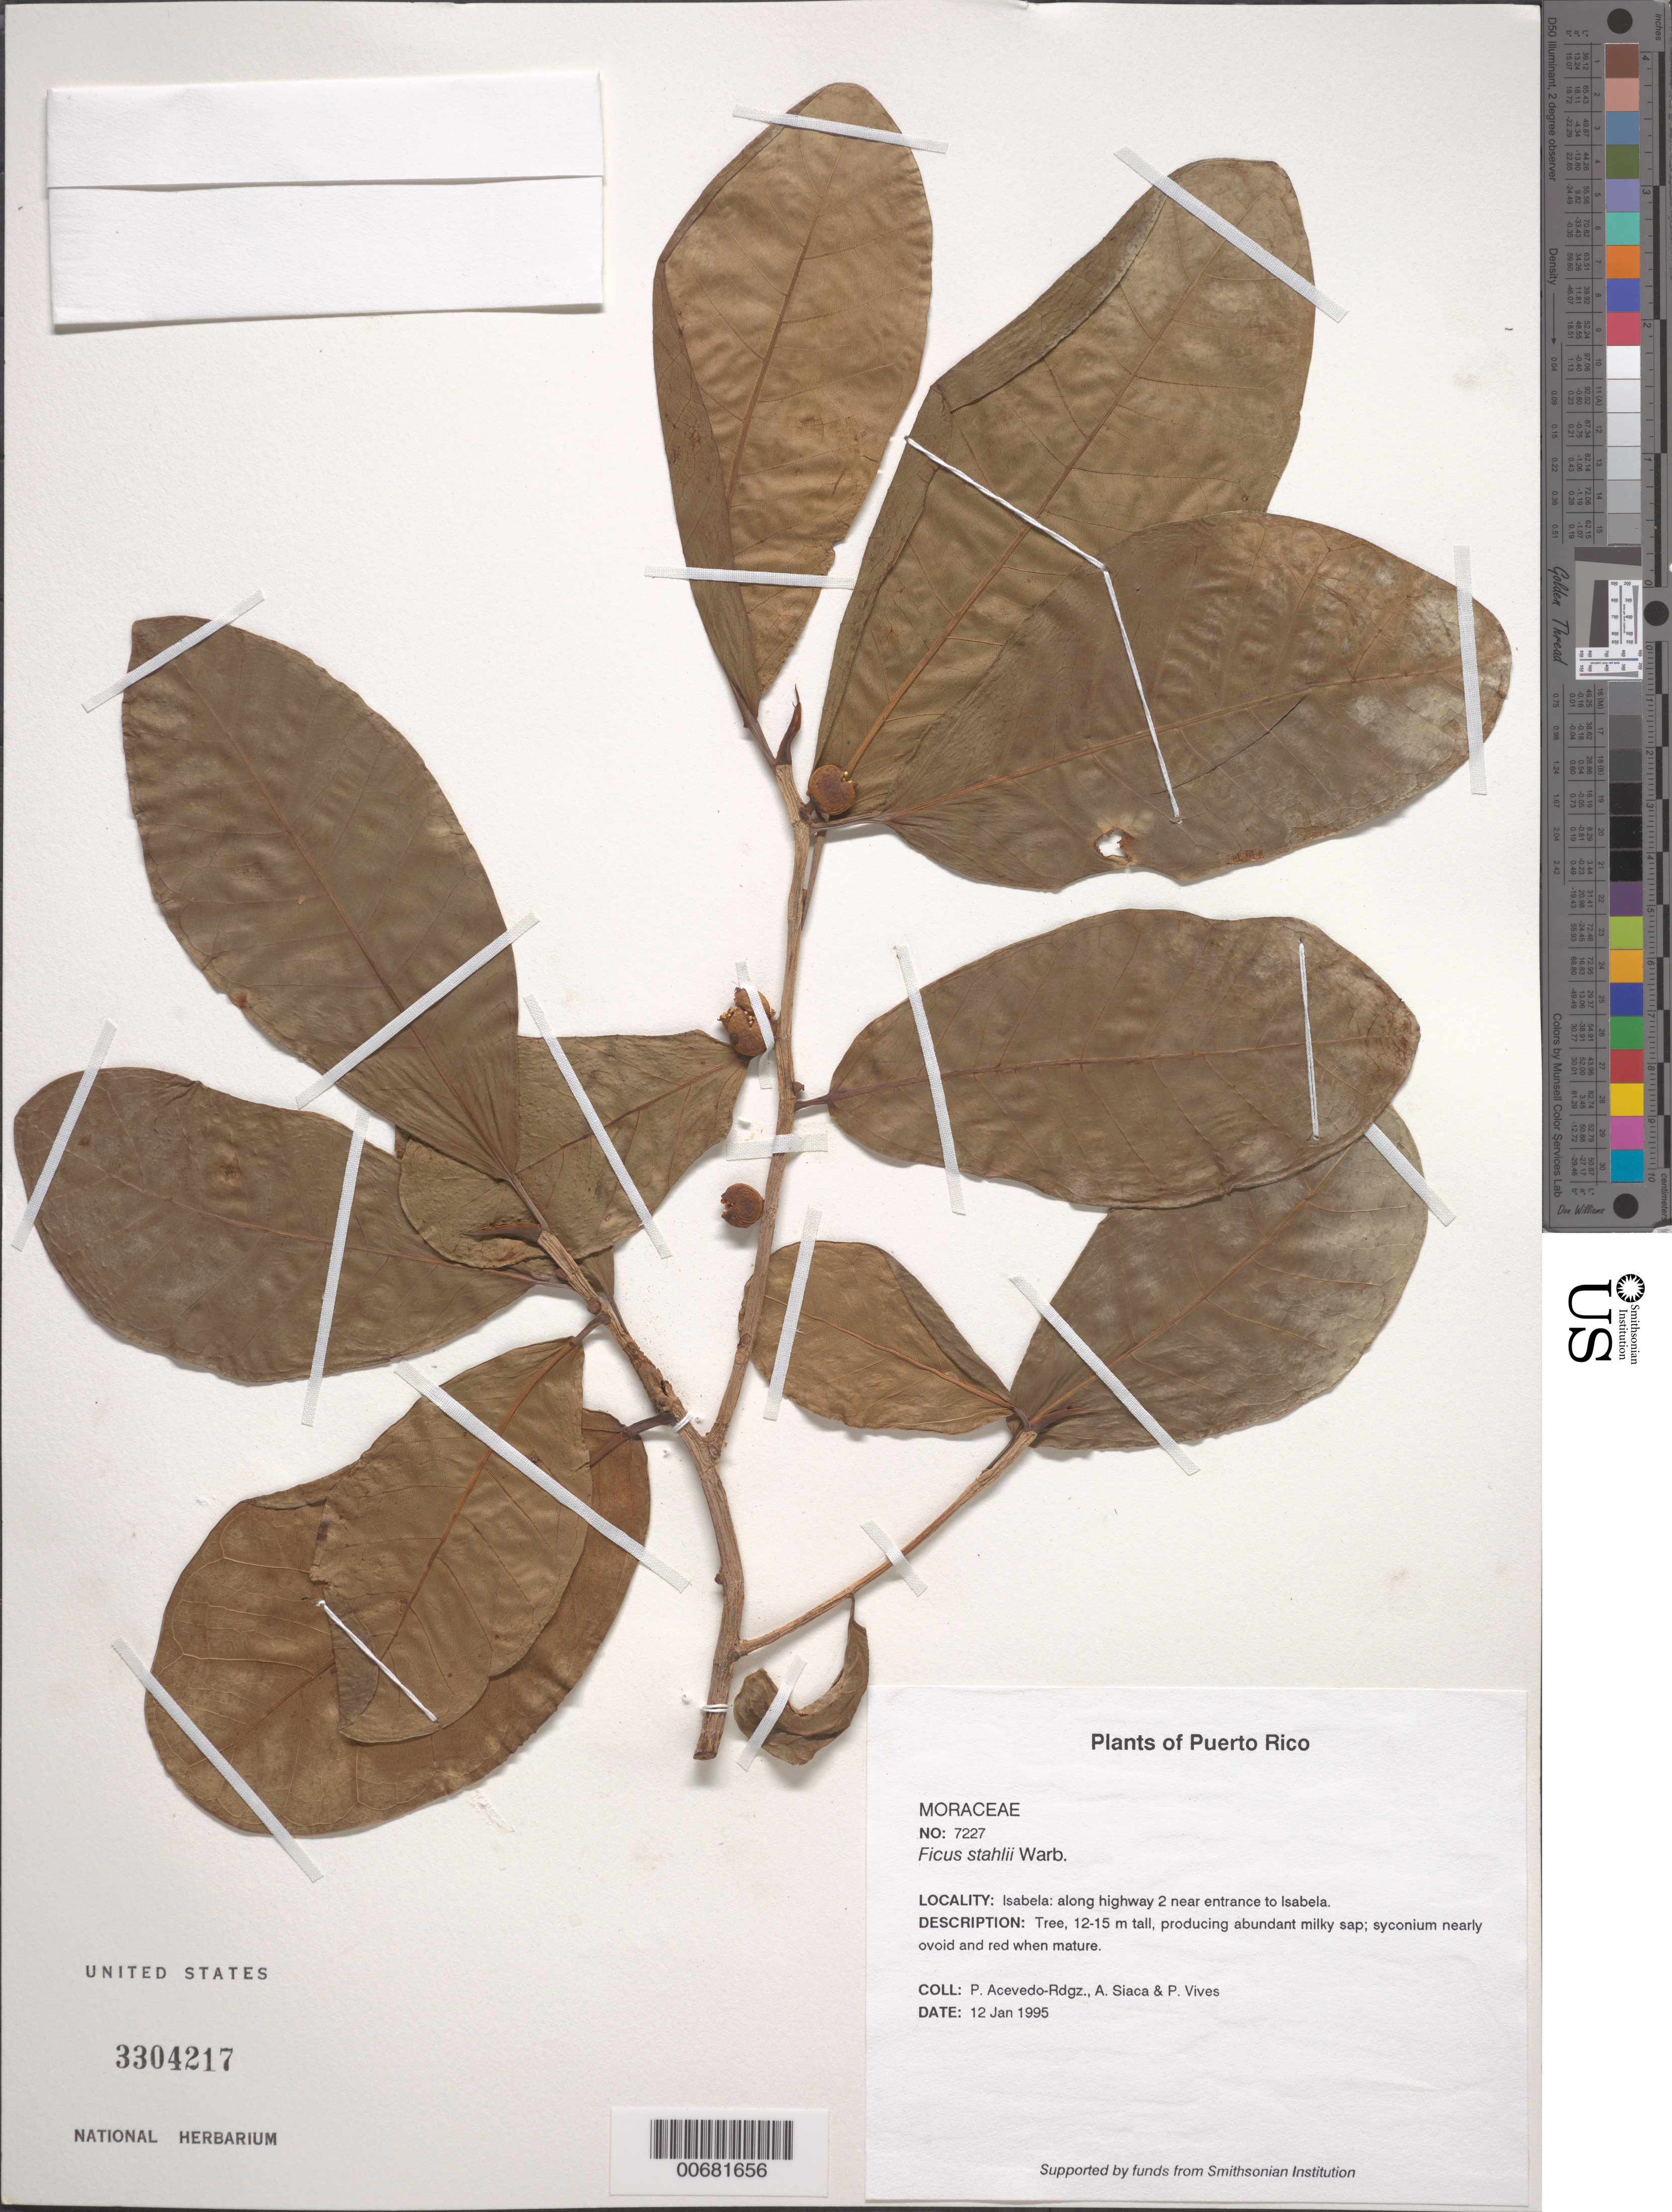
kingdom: Plantae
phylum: Tracheophyta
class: Magnoliopsida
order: Rosales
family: Moraceae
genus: Ficus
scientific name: Ficus stahlii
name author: Warb.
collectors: P. Acevedo-Rodr., A. Siaca & P. Vives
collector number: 7227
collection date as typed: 12 Jan 1995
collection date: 1995-01-12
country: Puerto Rico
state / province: Isabela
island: Puerto Rico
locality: Isabela: along highway 2 near entrance to Isabela.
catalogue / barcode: US 3304217